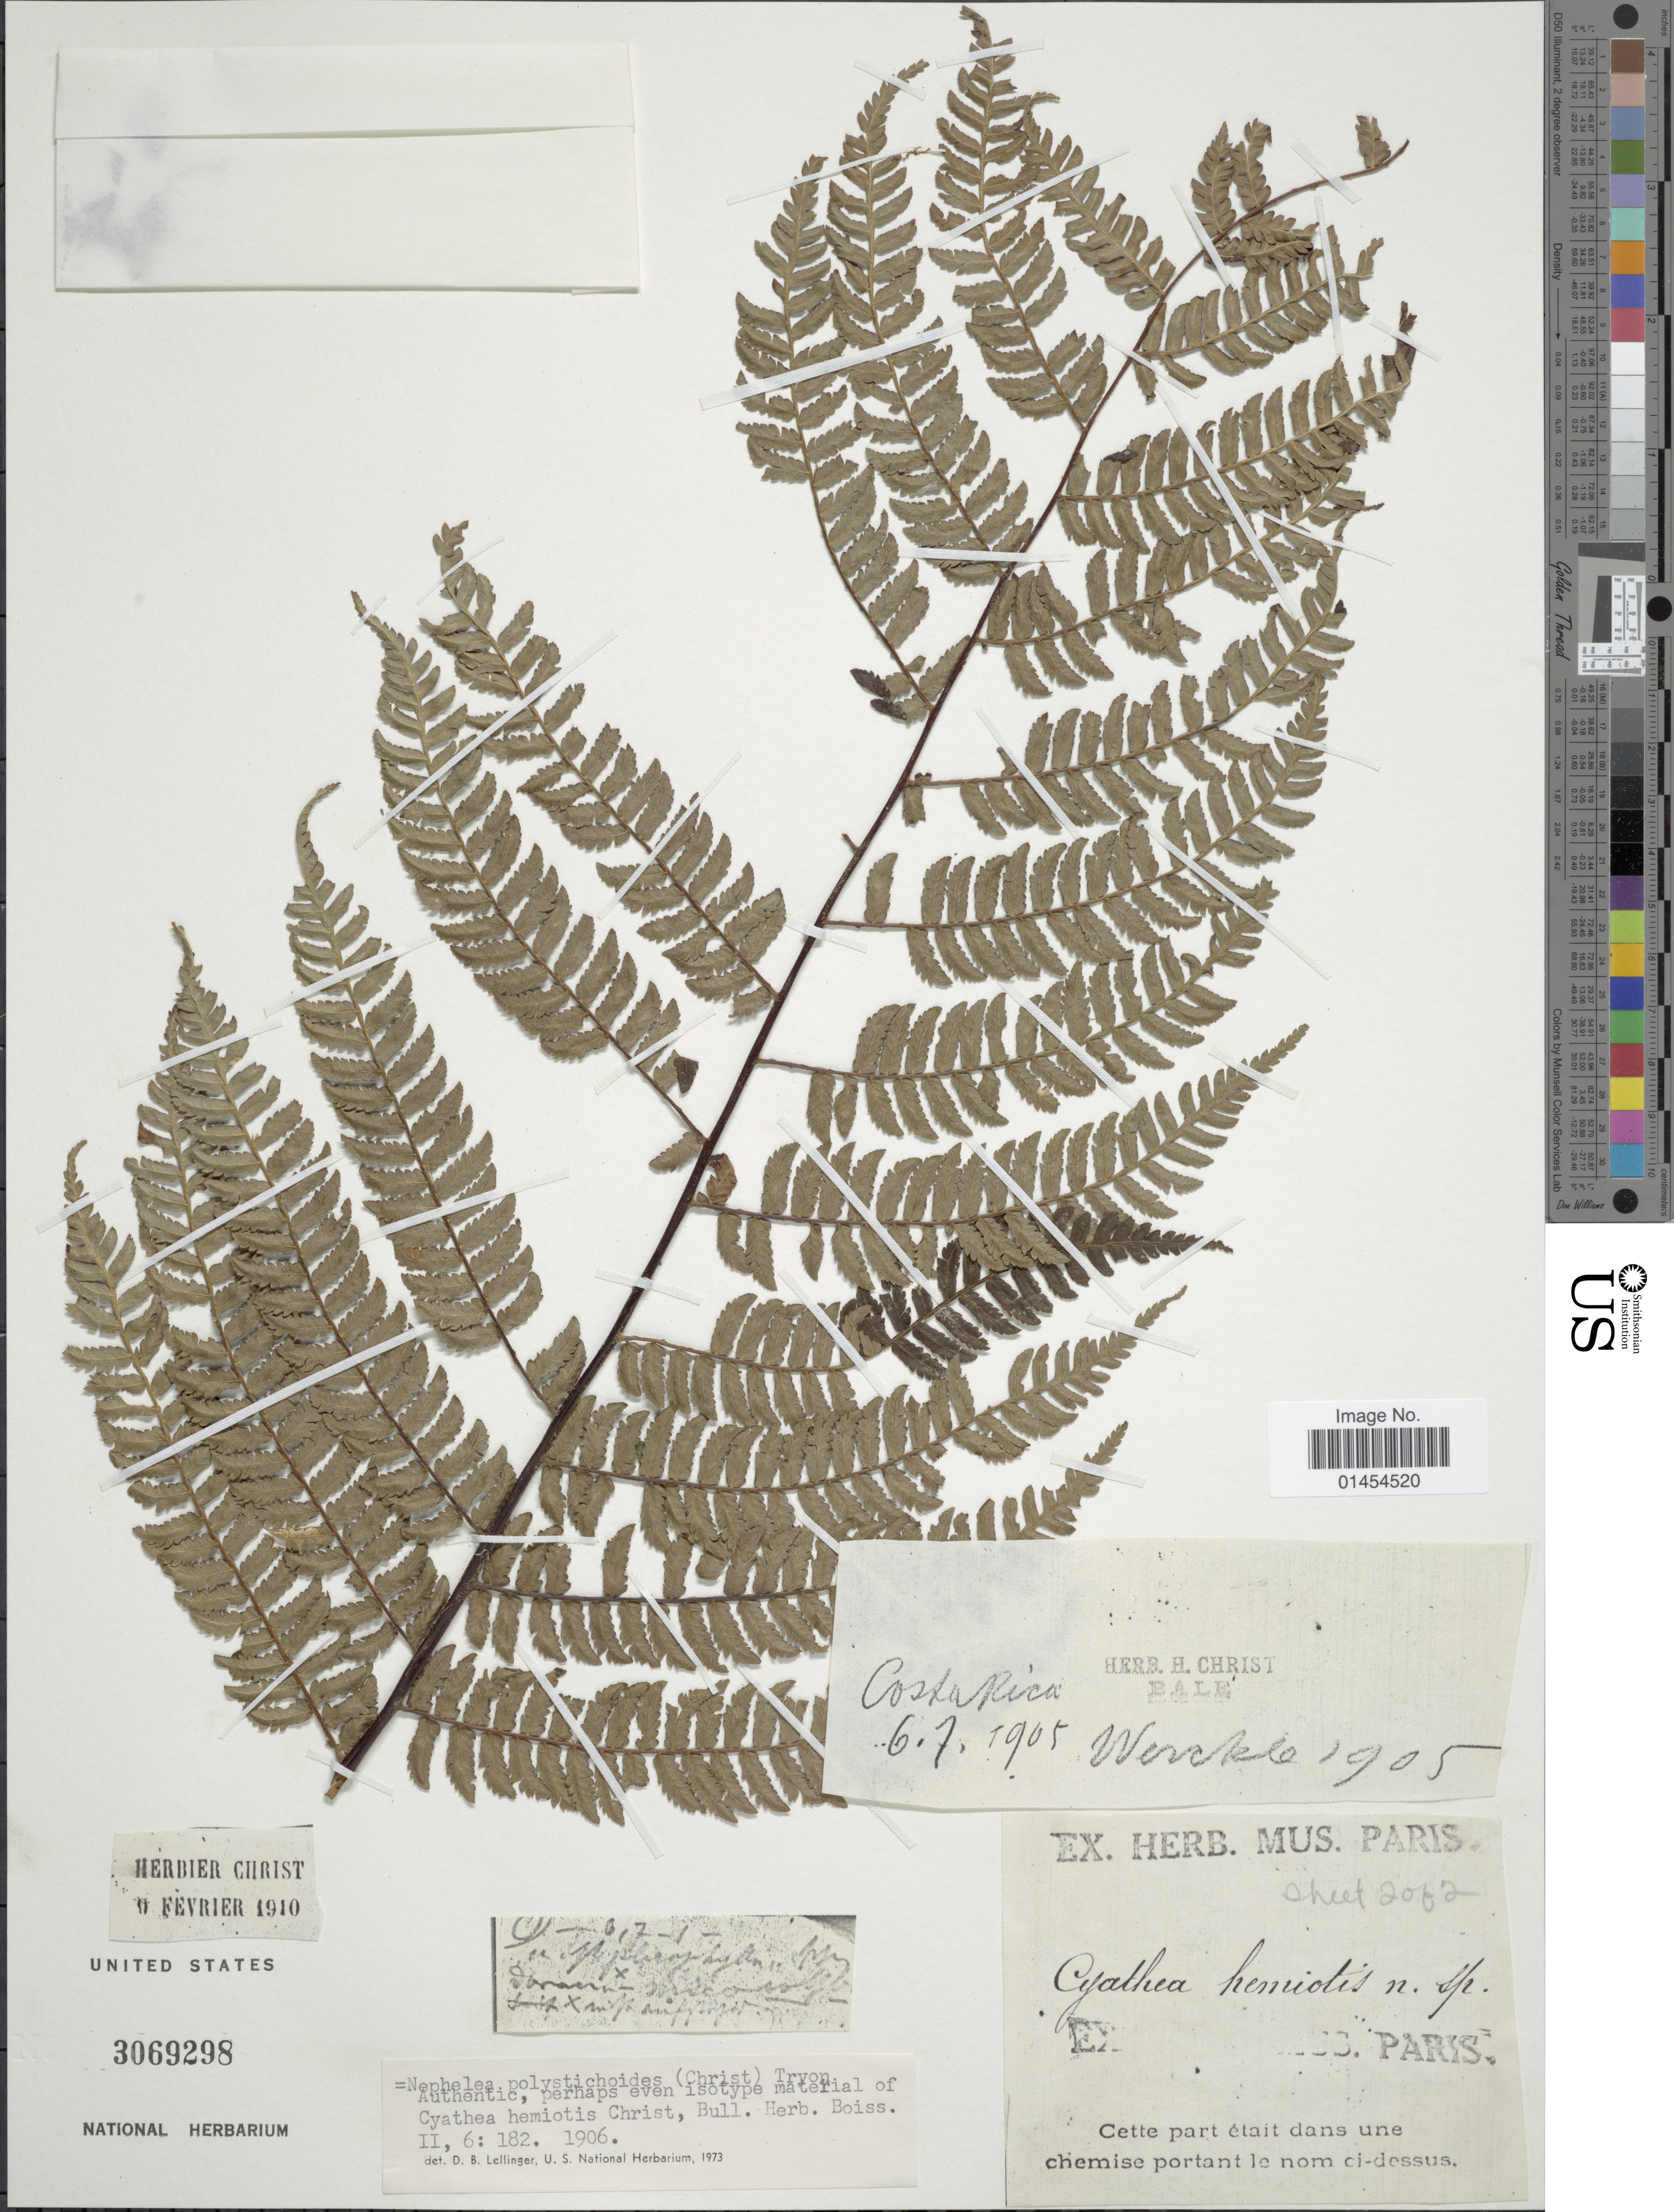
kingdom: Plantae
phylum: Tracheophyta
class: Polypodiopsida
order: Cyatheales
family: Cyatheaceae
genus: Alsophila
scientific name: Alsophila polystichoides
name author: Christ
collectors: Werckle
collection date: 1905-07-06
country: Costa Rica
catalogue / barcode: US 3069298